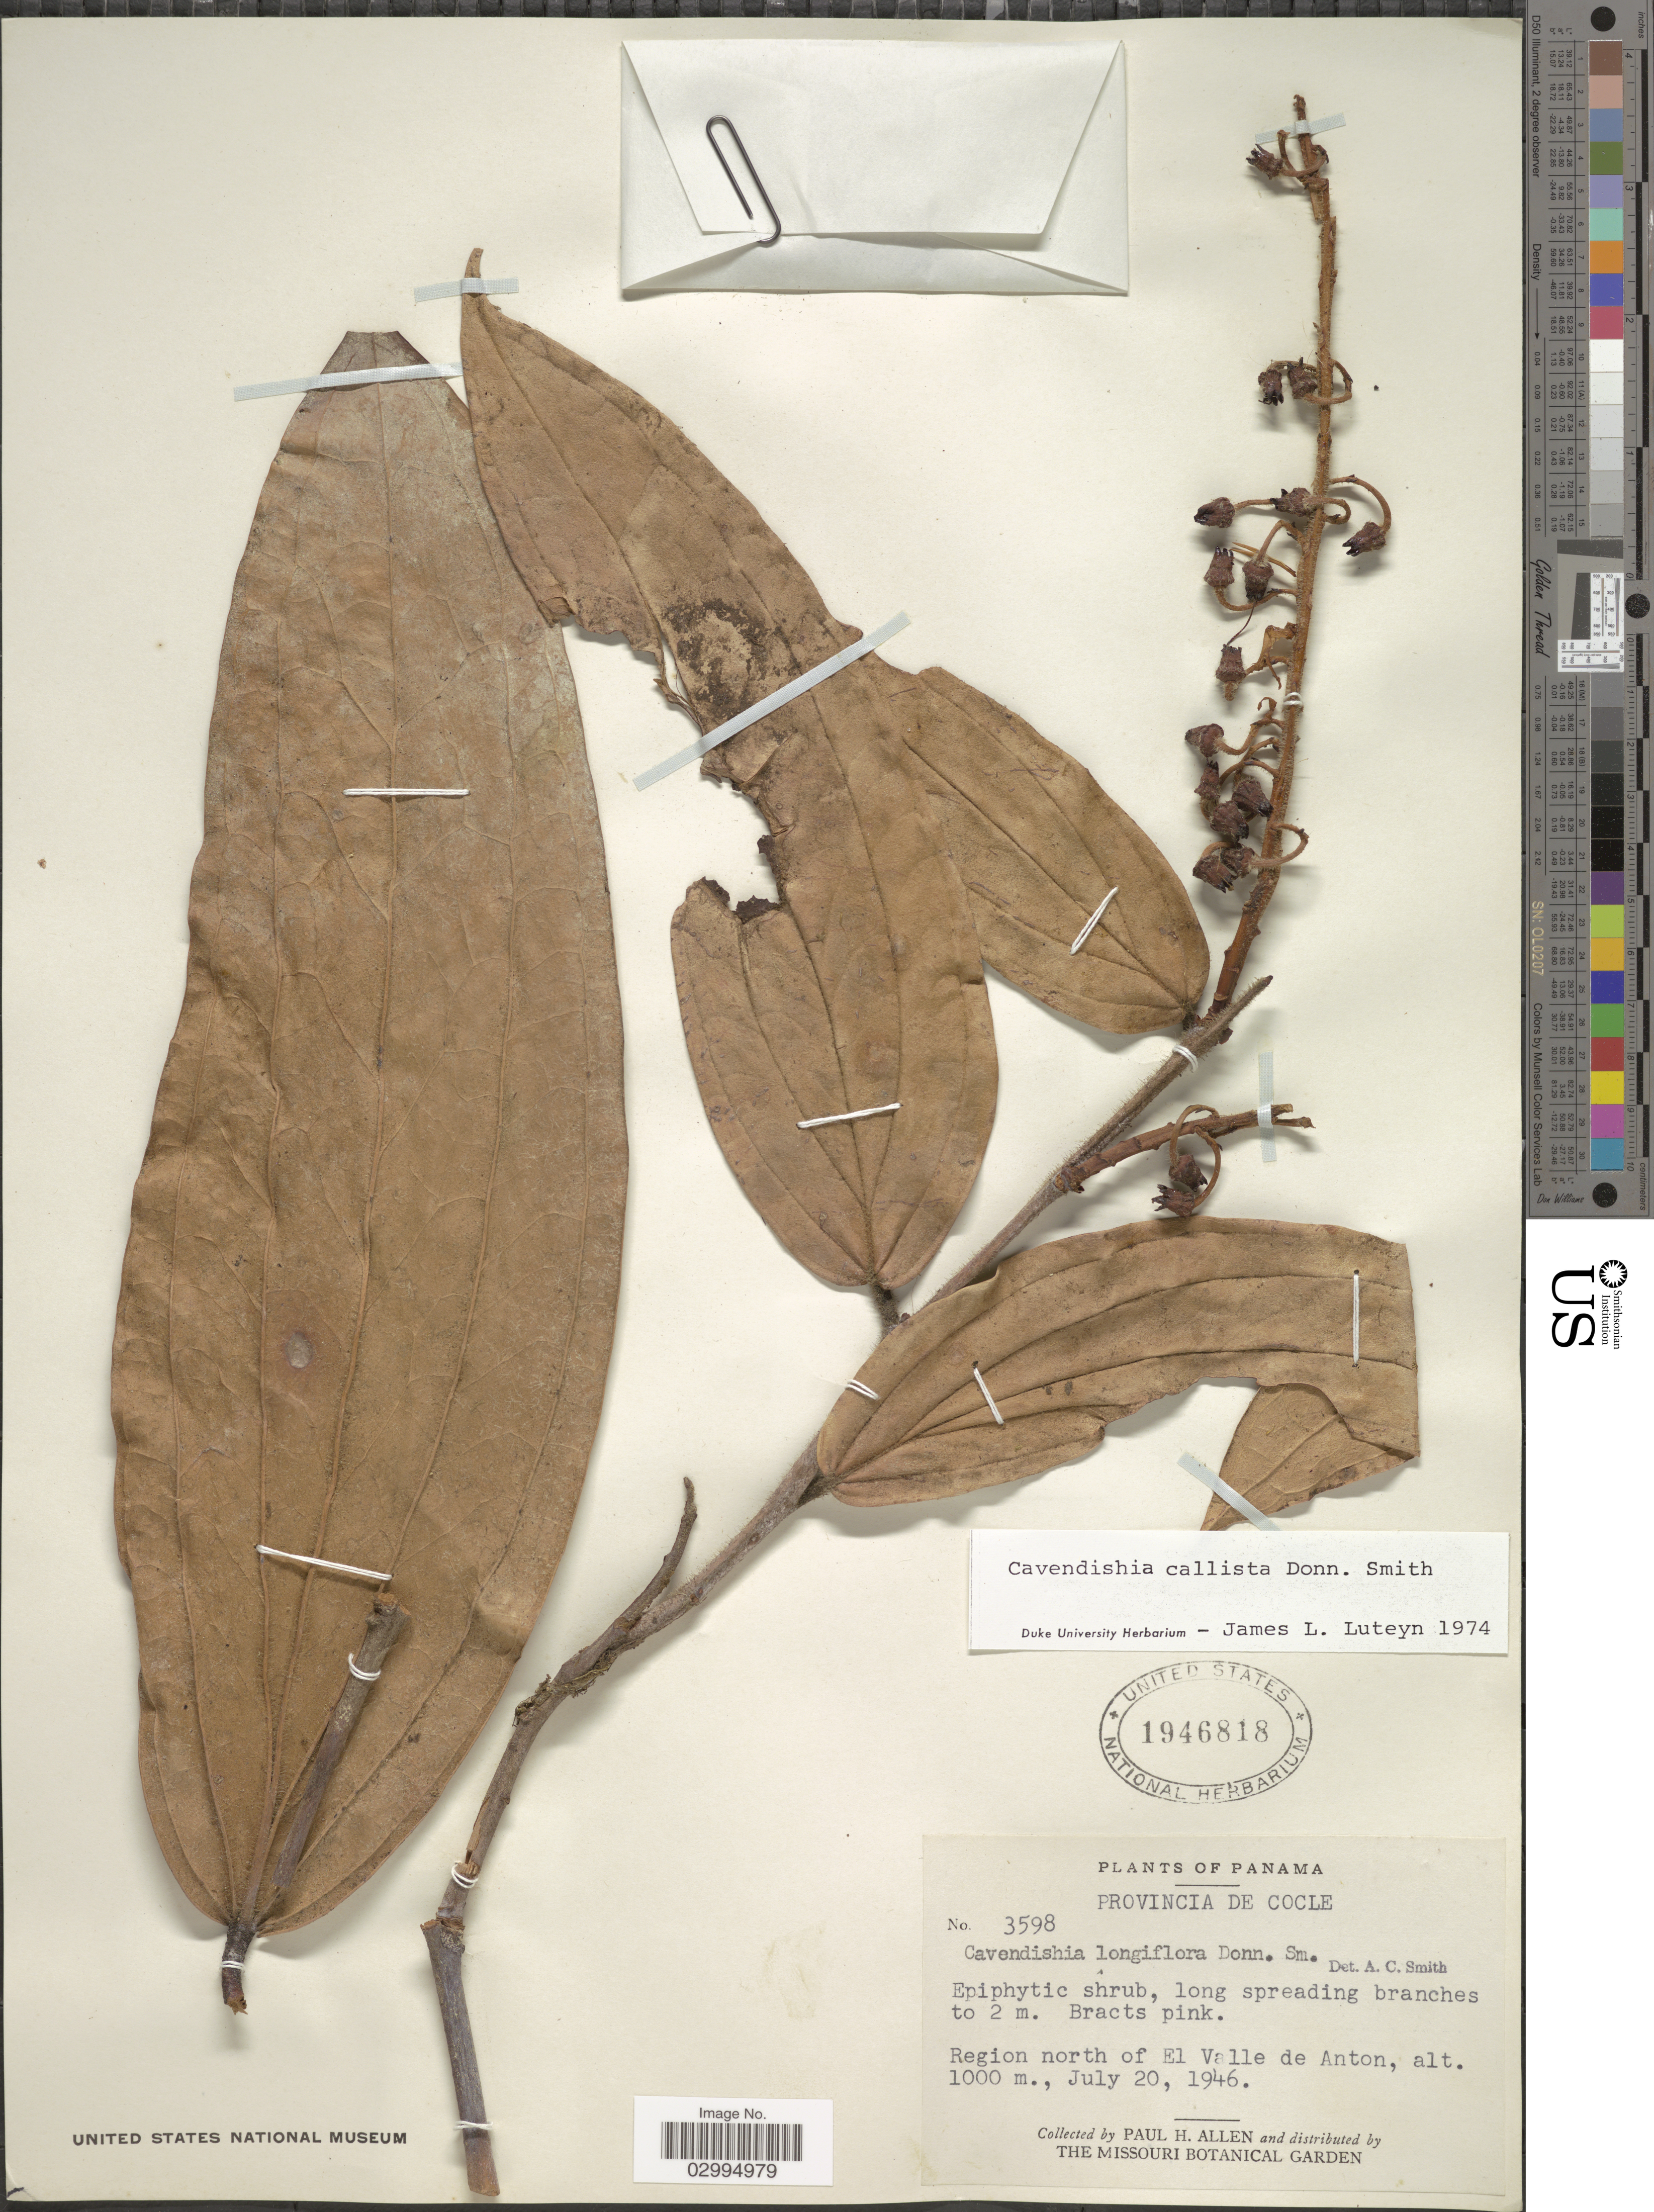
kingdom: Plantae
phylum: Tracheophyta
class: Magnoliopsida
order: Ericales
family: Ericaceae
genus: Cavendishia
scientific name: Cavendishia callista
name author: Donn. Sm.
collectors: P. H. Allen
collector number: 3598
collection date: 1946-07-20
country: Panama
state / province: Coclé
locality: Region north of El Valle de Anton.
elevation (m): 1000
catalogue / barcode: US 1946818